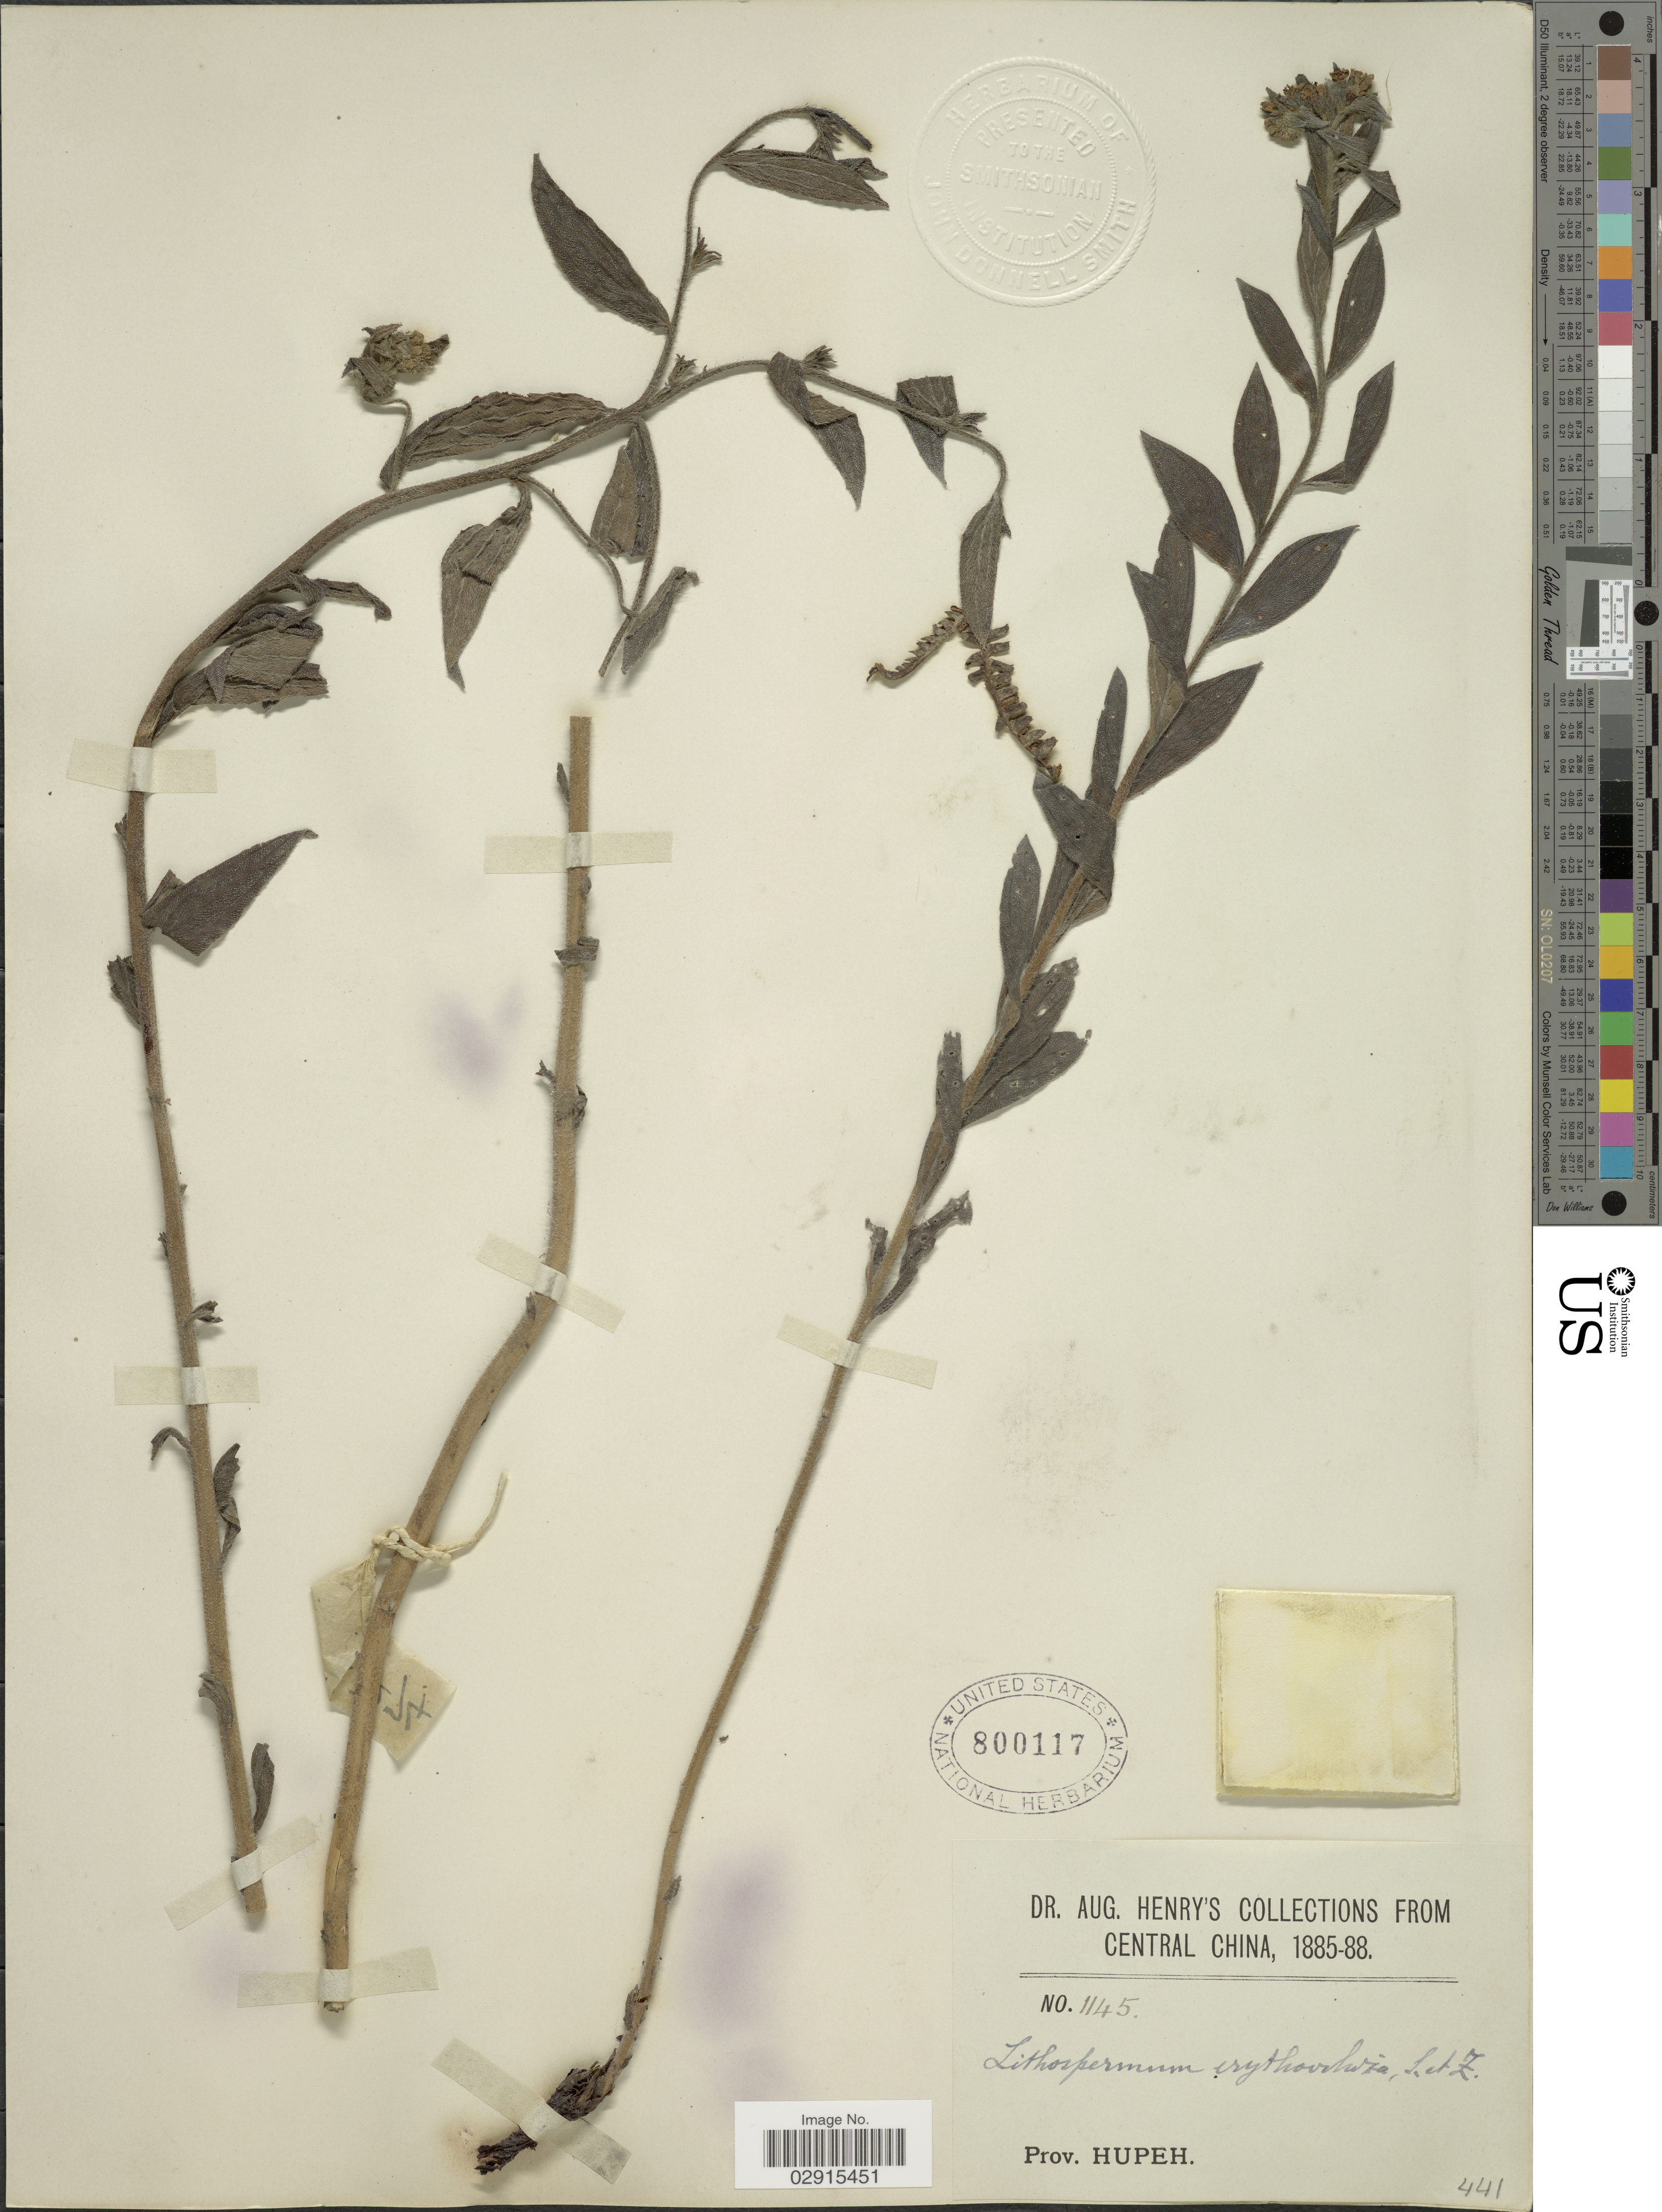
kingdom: Plantae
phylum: Tracheophyta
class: Magnoliopsida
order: Boraginales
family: Boraginaceae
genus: Lithospermum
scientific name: Lithospermum erythrorhizon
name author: Siebold & Zucc.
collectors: A. Henry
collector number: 1145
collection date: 1885/1888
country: China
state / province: Hubei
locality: Prov. Hupeh. Central China.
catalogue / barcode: US 800117